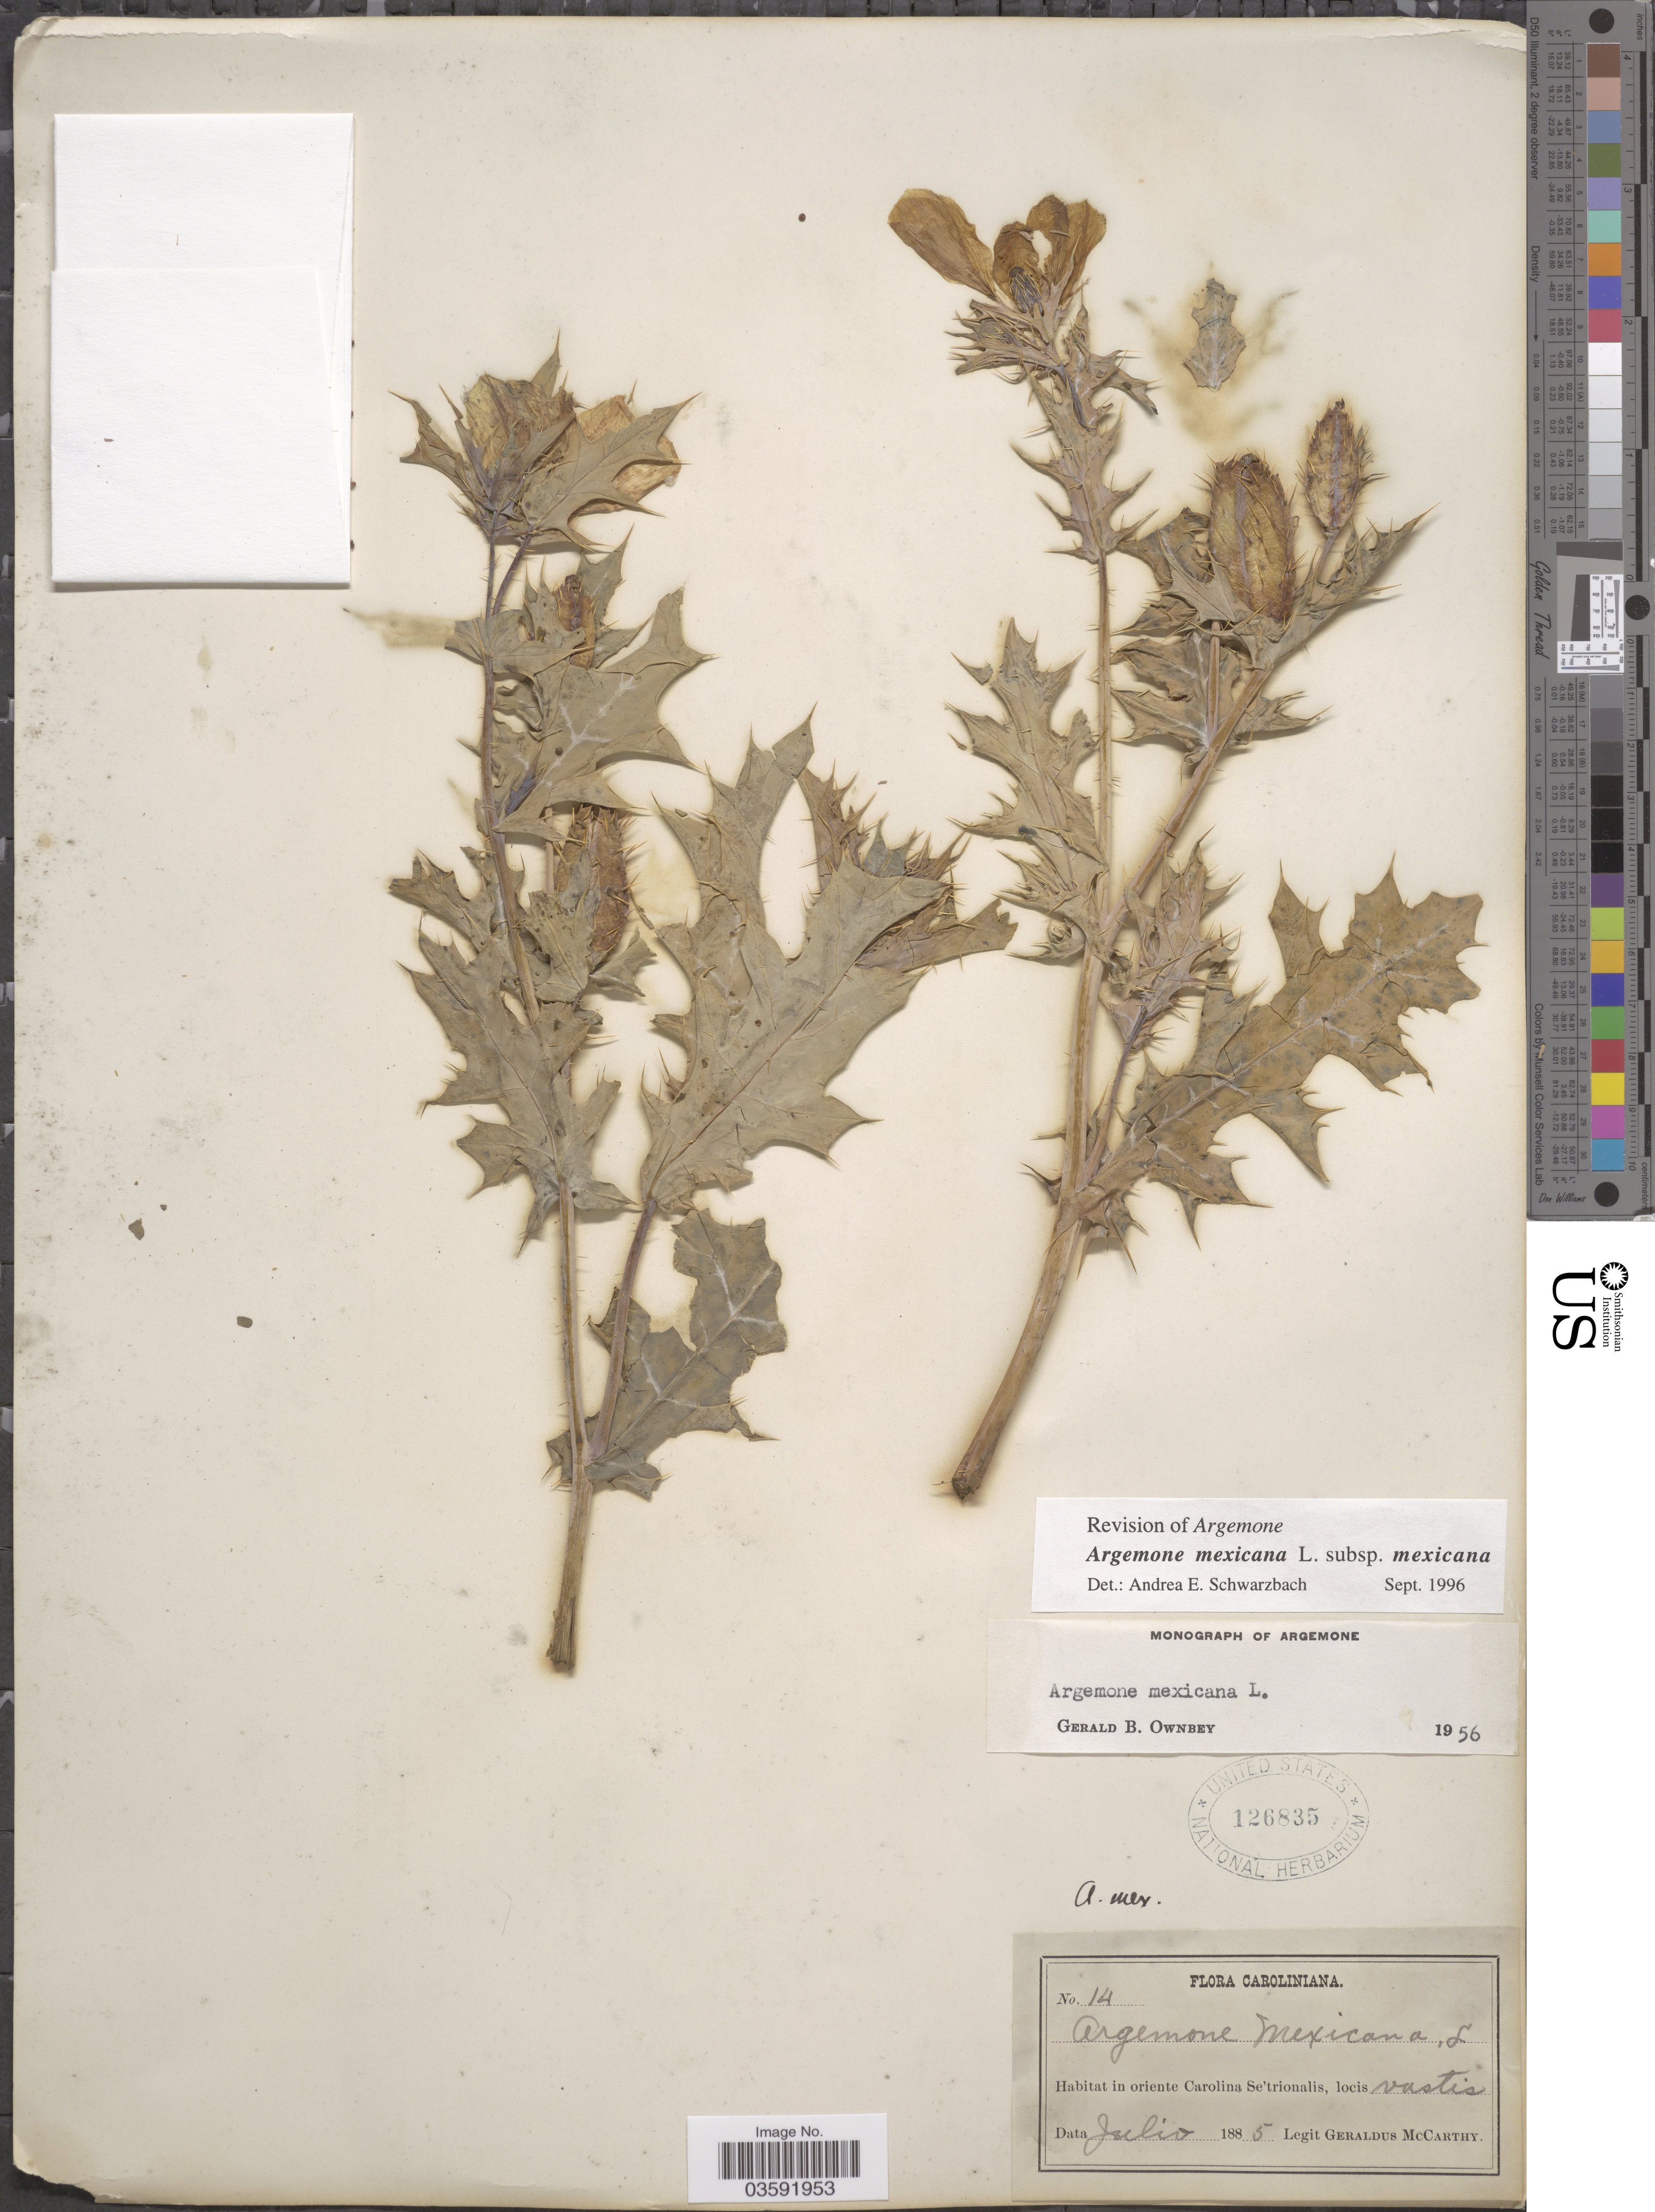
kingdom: Plantae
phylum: Tracheophyta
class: Magnoliopsida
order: Ranunculales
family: Papaveraceae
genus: Argemone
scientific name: Argemone mexicana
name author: L.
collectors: M. McCarthy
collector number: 14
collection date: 1885-07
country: United States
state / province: North Carolina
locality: Caroliniana. Oriente Carolina Se'trionalis.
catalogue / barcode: US 126835